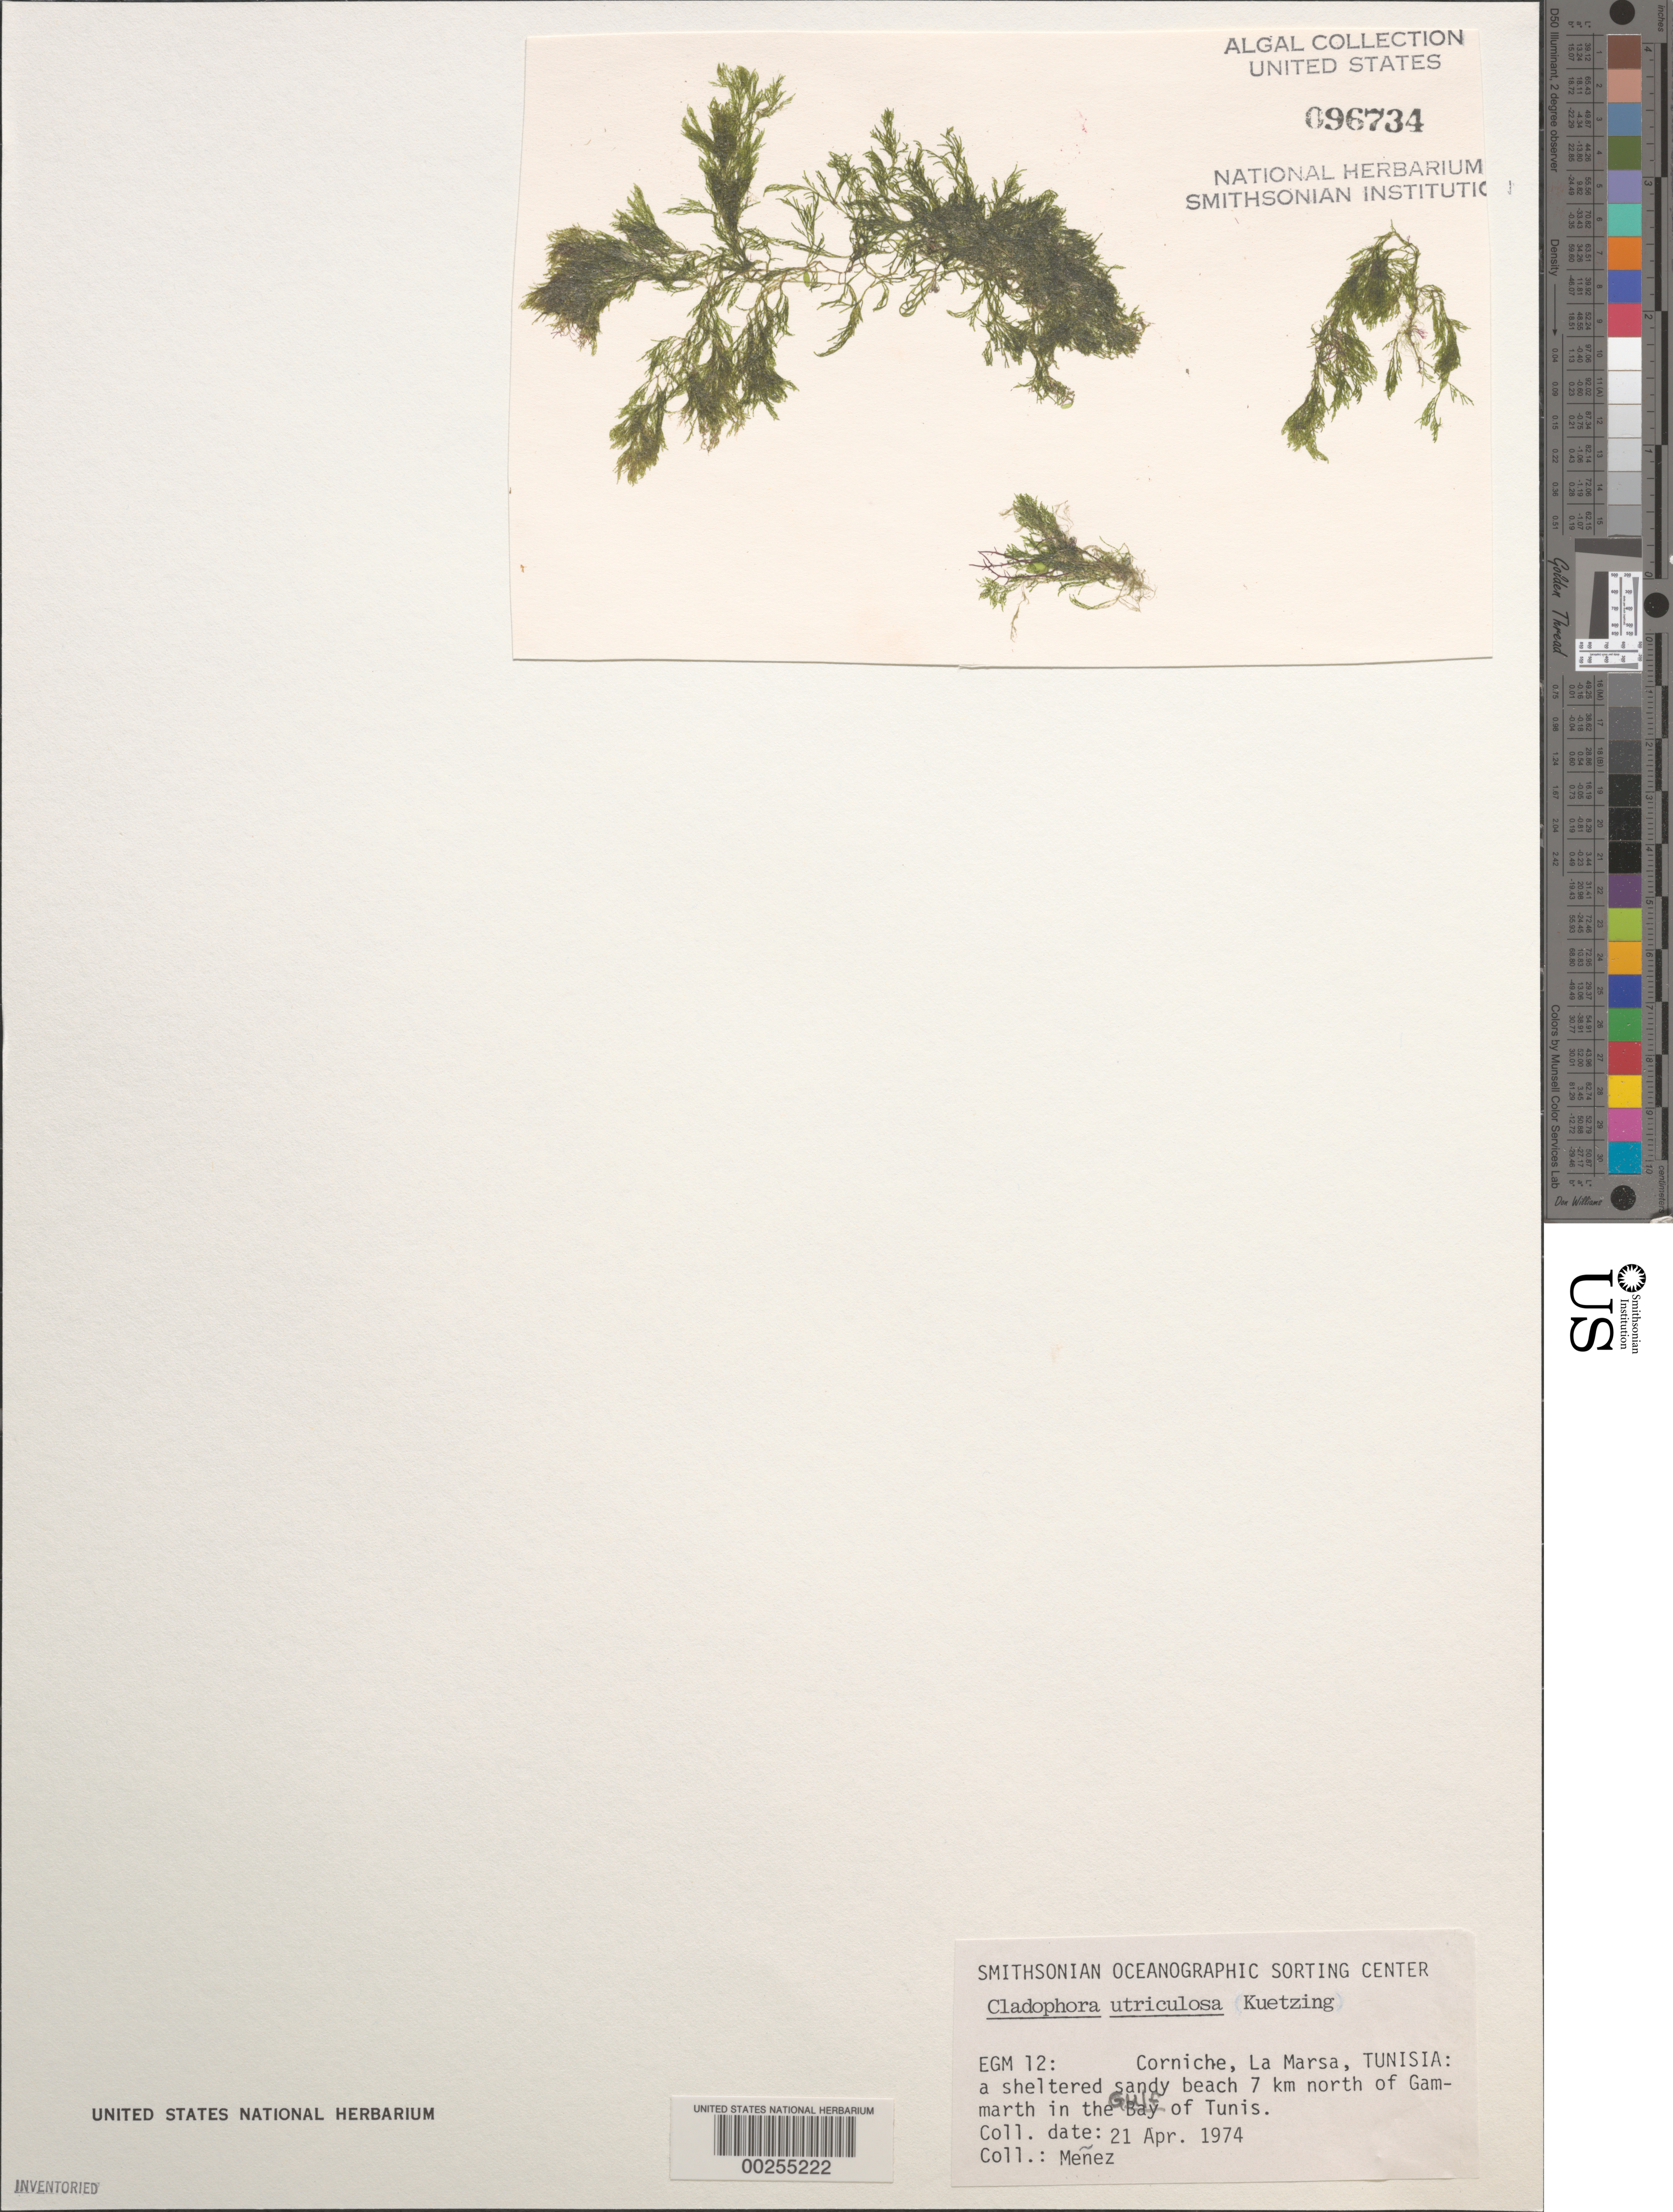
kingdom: Plantae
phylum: Chlorophyta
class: Ulvophyceae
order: Cladophorales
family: Cladophoraceae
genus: Cladophora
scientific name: Cladophora lehmanniana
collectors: Meñez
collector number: EGM 12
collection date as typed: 21 Apr 1974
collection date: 1974-04-21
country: Tunisia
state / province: Tunis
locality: Corniche, la marsa, seven km north of gammarth, gulf of tunis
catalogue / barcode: US 96734